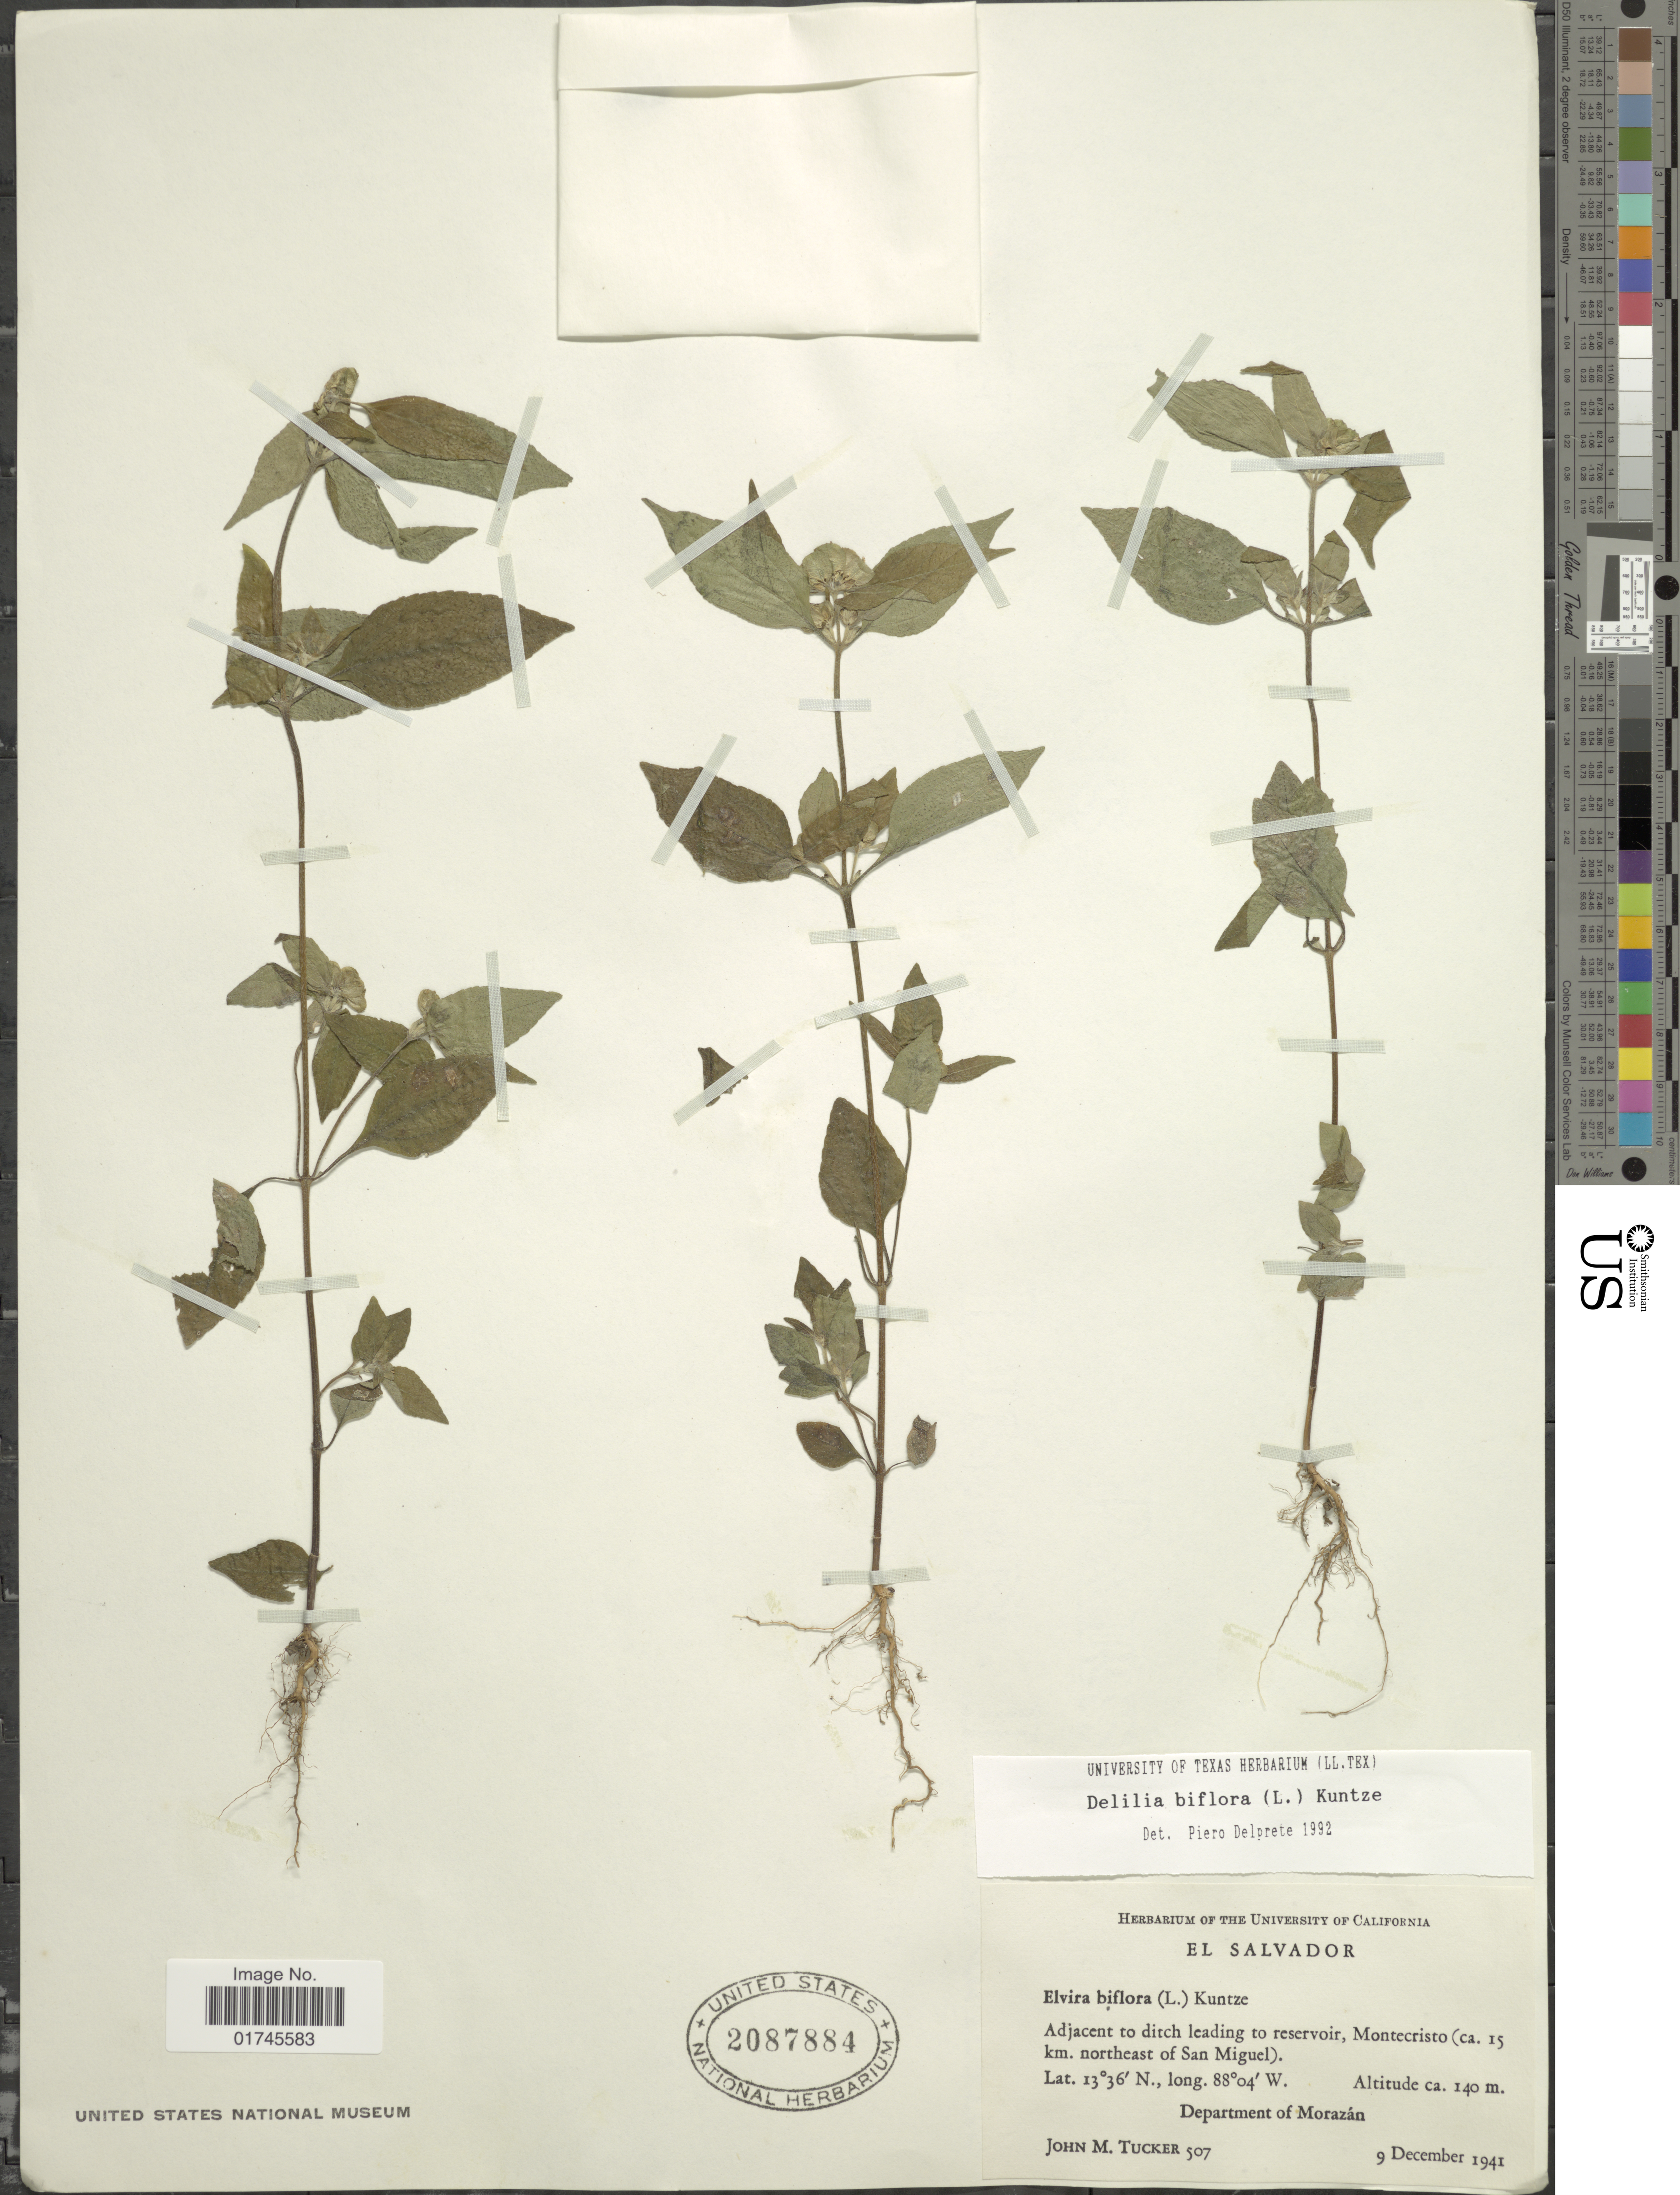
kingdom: Plantae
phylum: Tracheophyta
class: Magnoliopsida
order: Asterales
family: Asteraceae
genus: Delilia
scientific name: Delilia biflora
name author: (L.) Kuntze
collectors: J. M. Tucker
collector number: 507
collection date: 1941-12-09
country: El Salvador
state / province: Morazan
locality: Adjacent to ditch leading to reservoir, Montecristo (ca. 15 km northeast of San Miguel),Department of Morazán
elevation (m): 140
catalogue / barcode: US 2087884